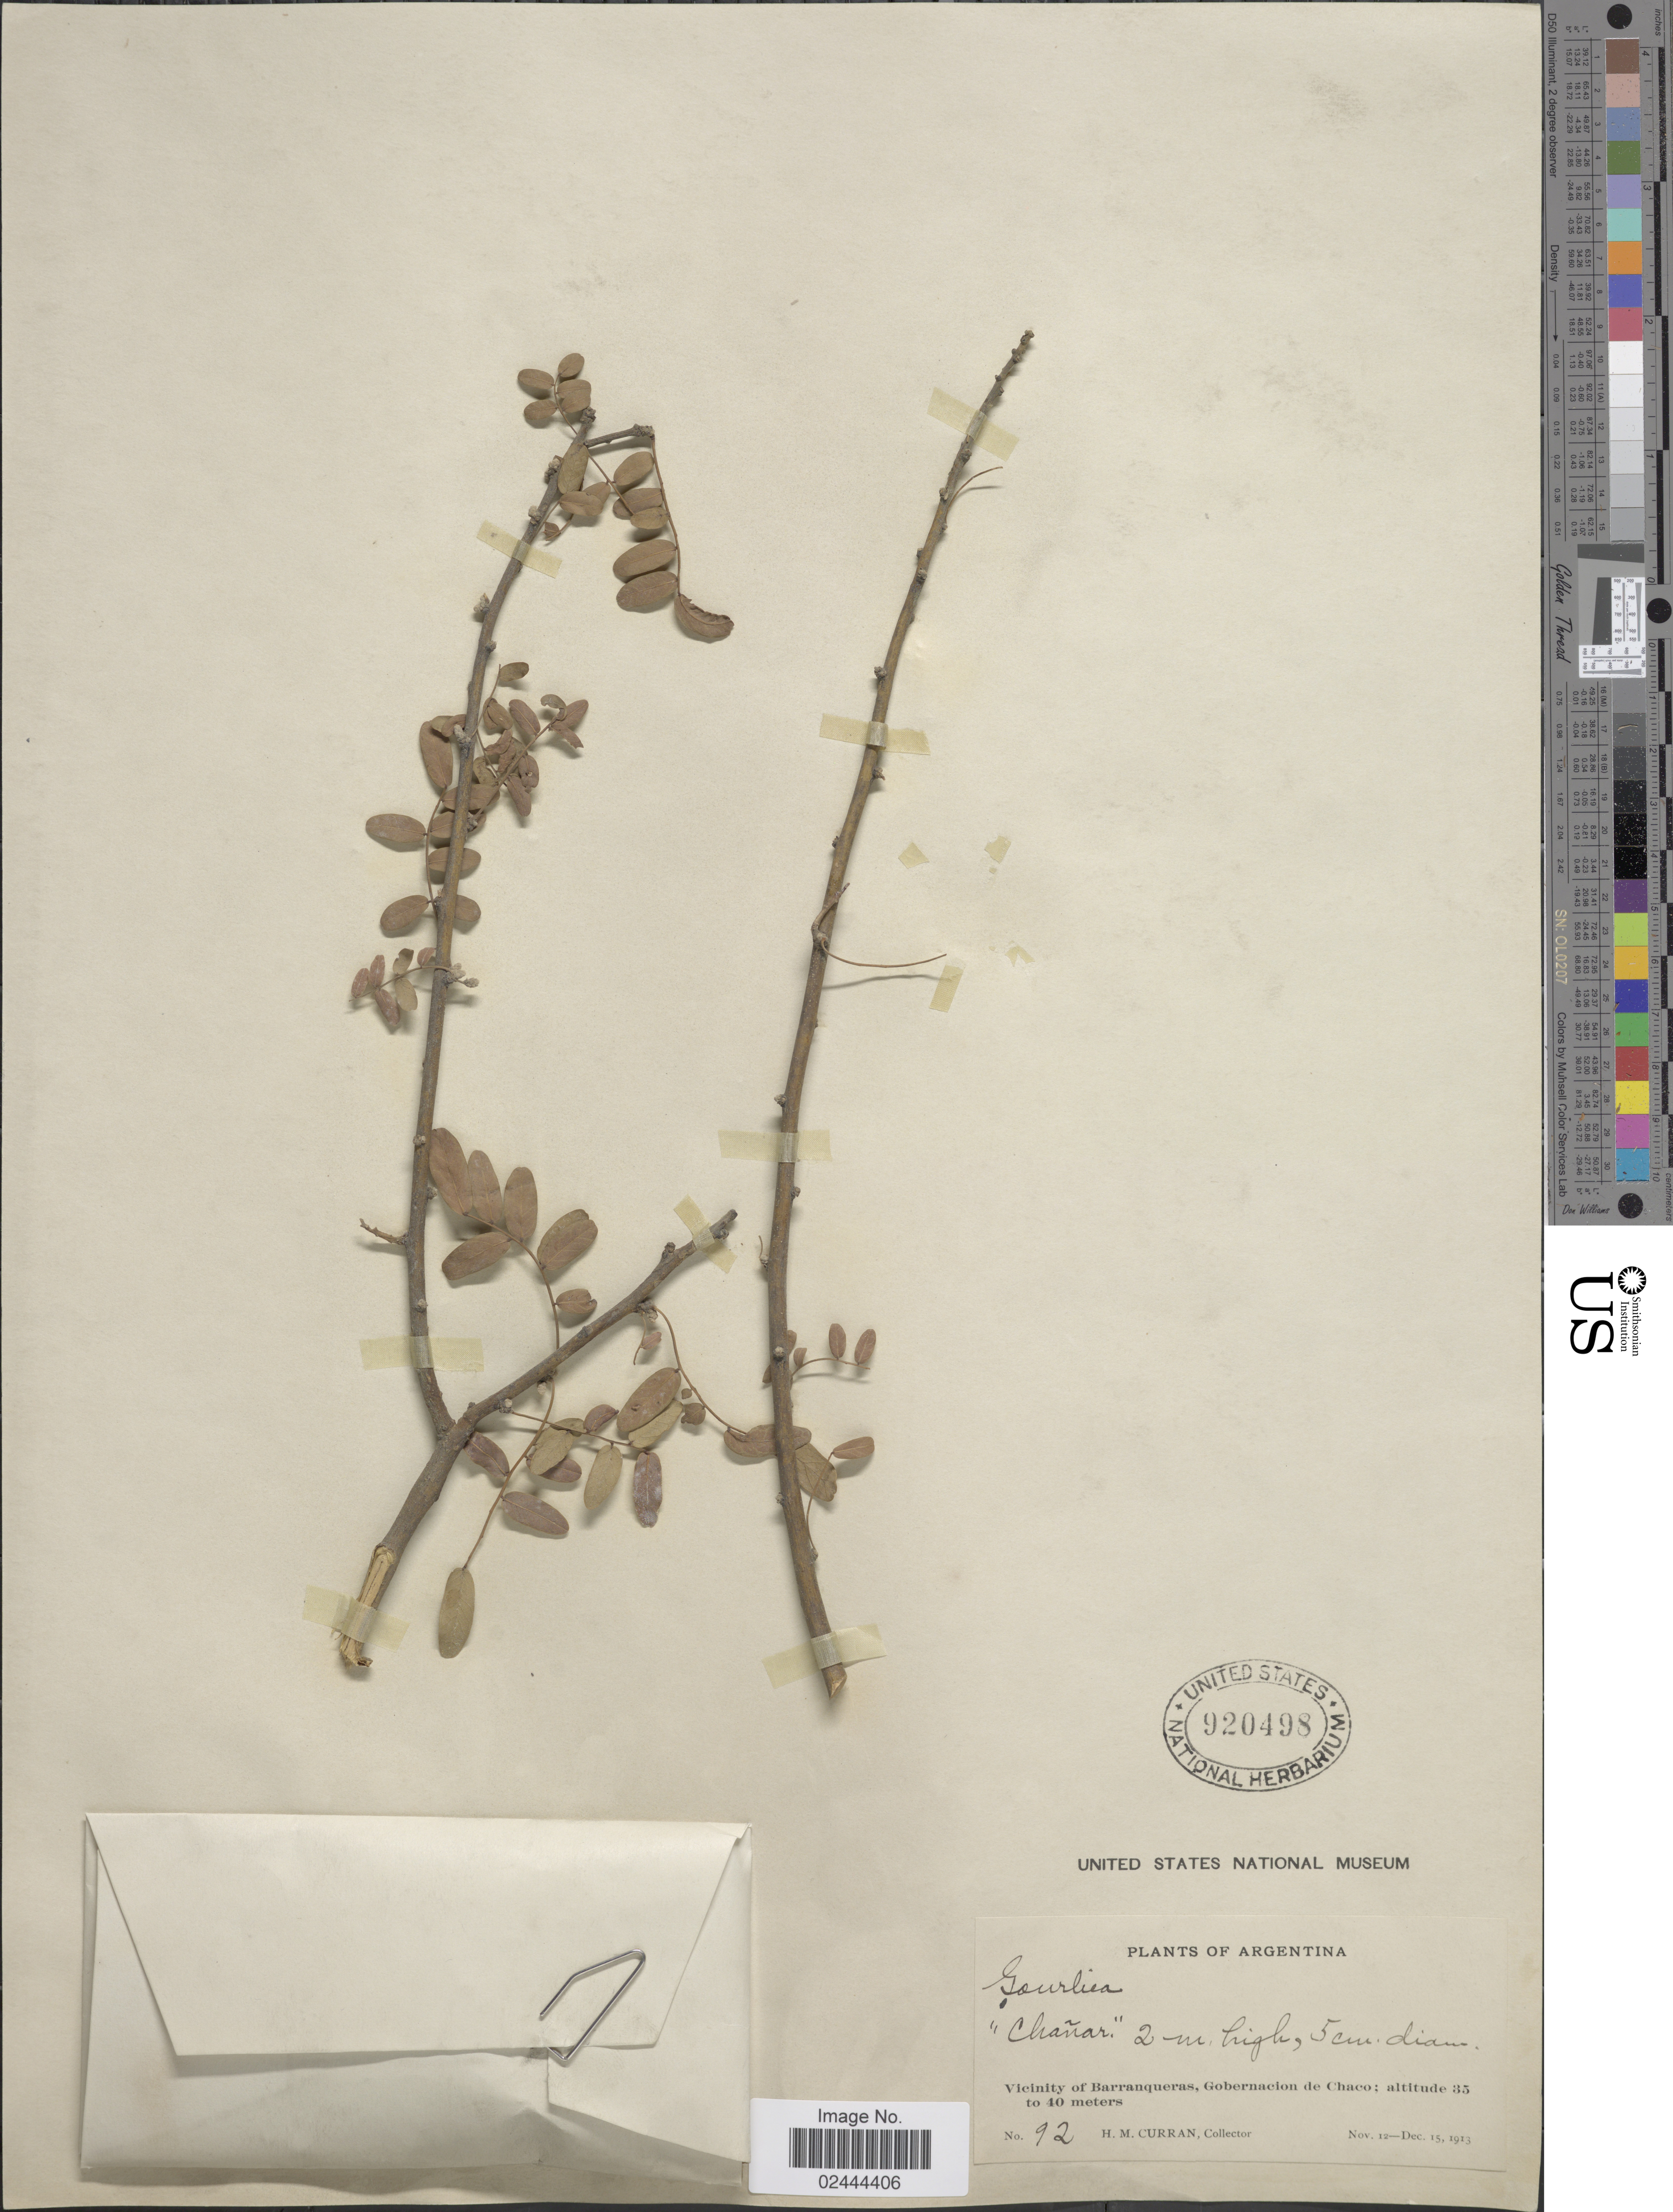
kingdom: Plantae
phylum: Tracheophyta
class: Magnoliopsida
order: Fabales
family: Fabaceae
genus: Geoffroea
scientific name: Geoffroea decorticans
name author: (Gillies ex Hook. & Arn.) Burkart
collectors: H. M. Curran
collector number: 92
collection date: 1913-11-12/1913-12-15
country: Argentina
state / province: Chaco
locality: Vicinity of Barranqueras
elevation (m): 35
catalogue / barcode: US 920498